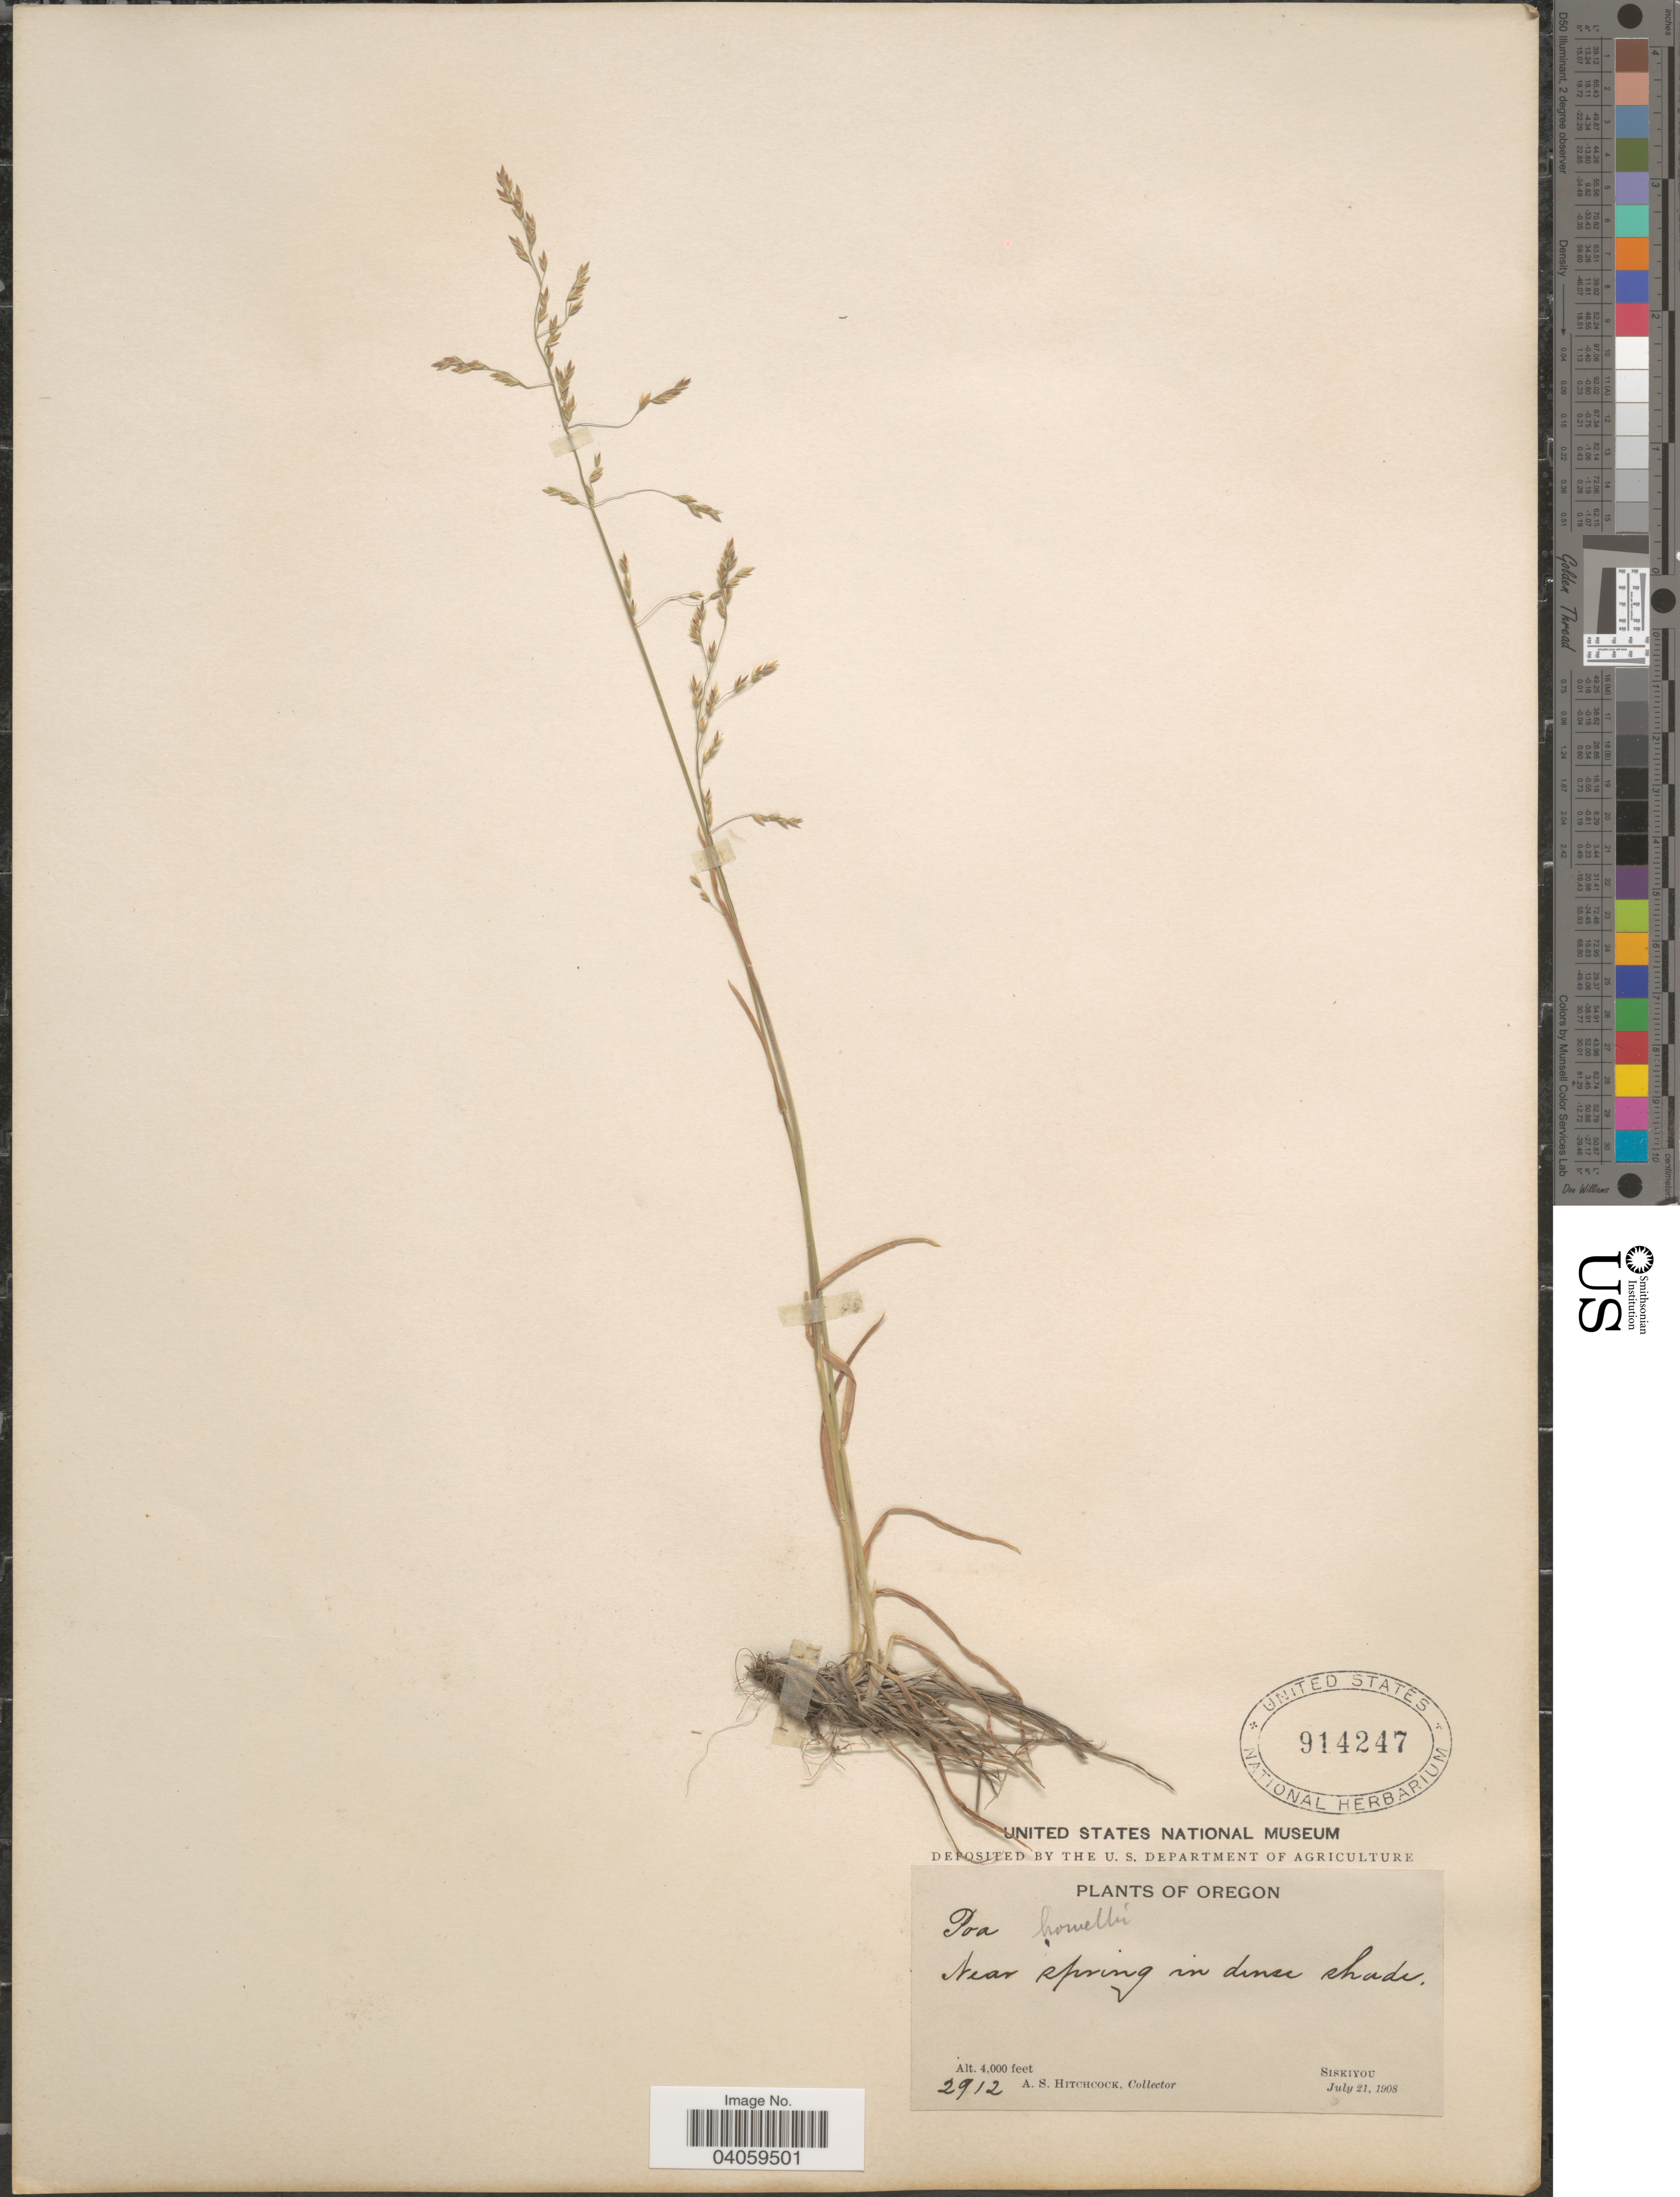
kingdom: Plantae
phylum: Tracheophyta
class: Liliopsida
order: Poales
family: Poaceae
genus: Poa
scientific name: Poa howellii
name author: Vasey & Scribn.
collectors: A. S. Hitchcock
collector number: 2912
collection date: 1908-07-21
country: United States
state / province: Oregon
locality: Siskiyou.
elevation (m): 1219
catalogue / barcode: US 914247